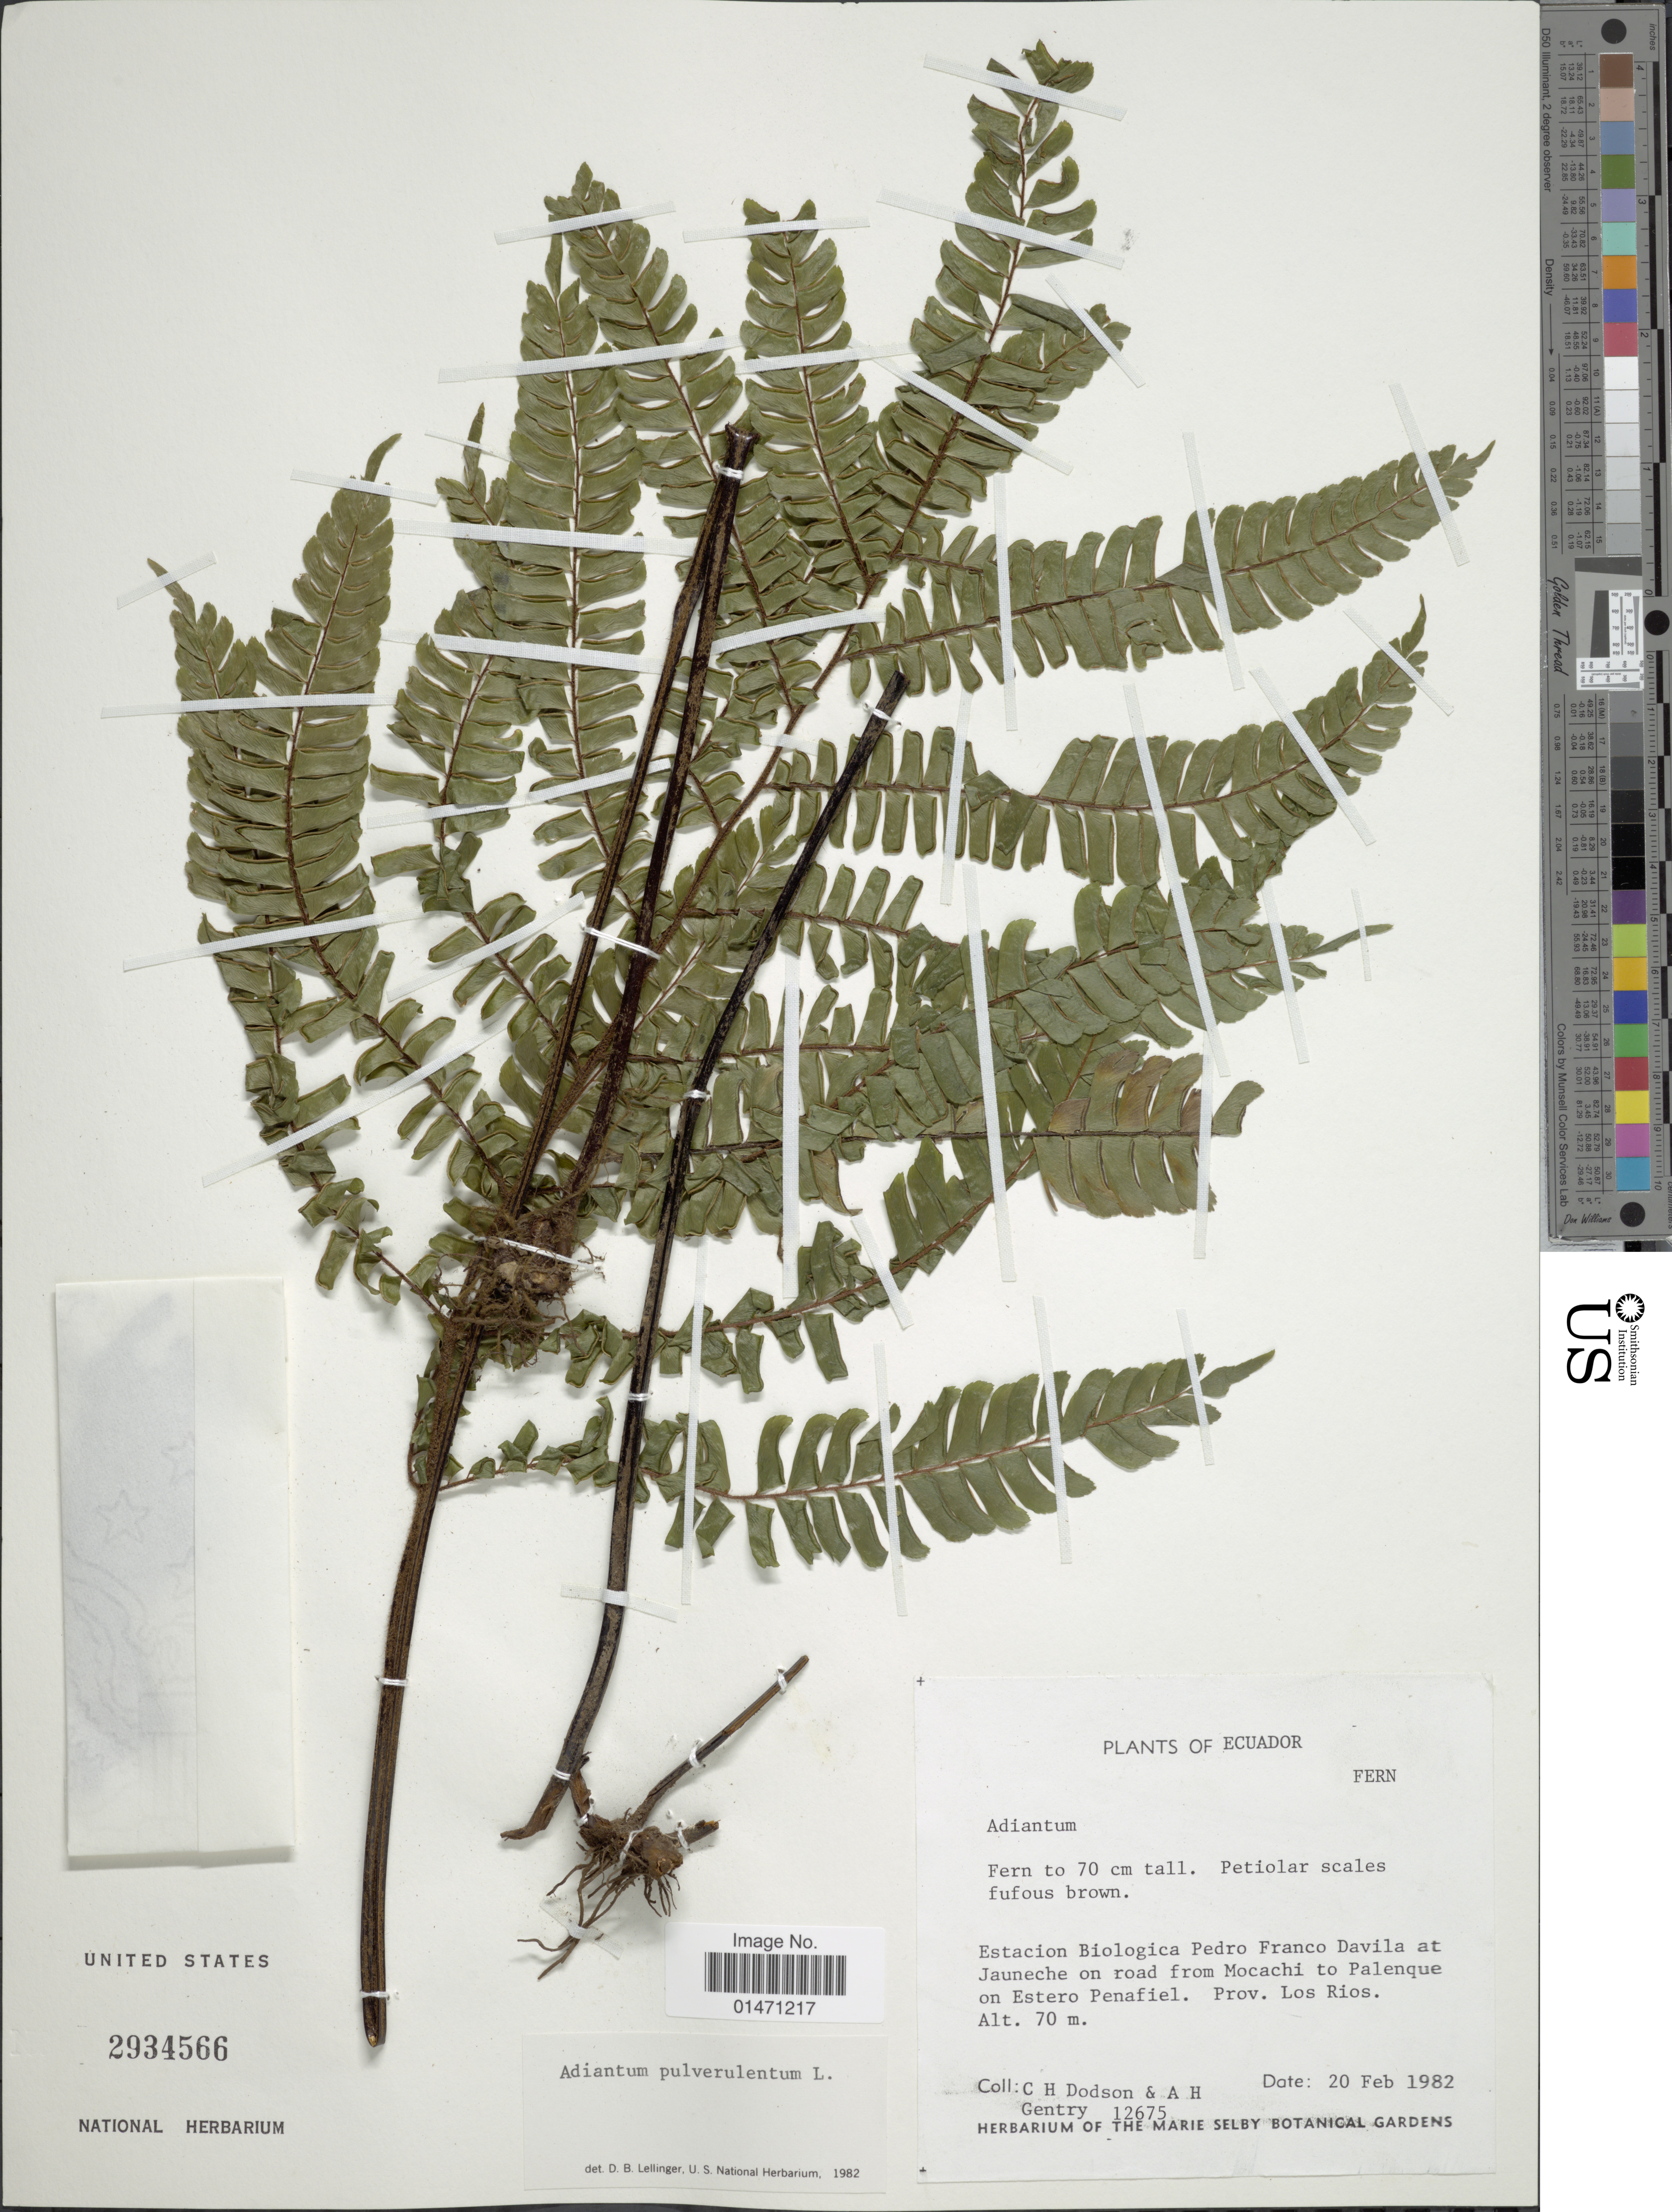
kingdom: Plantae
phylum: Tracheophyta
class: Polypodiopsida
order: Polypodiales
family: Pteridaceae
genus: Adiantum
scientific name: Adiantum pulverulentum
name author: L.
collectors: C. H. Dodson & A. H. Gentry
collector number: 12675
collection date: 1982-02-20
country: Ecuador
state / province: Los Ríos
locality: Plants of Ecuador, Estacion Biologica Pedro Franco Davila at Jauneche on road from Mocachi to Palenque on Estero Penafiel, prov. Los Rios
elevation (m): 70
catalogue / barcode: US 2934566